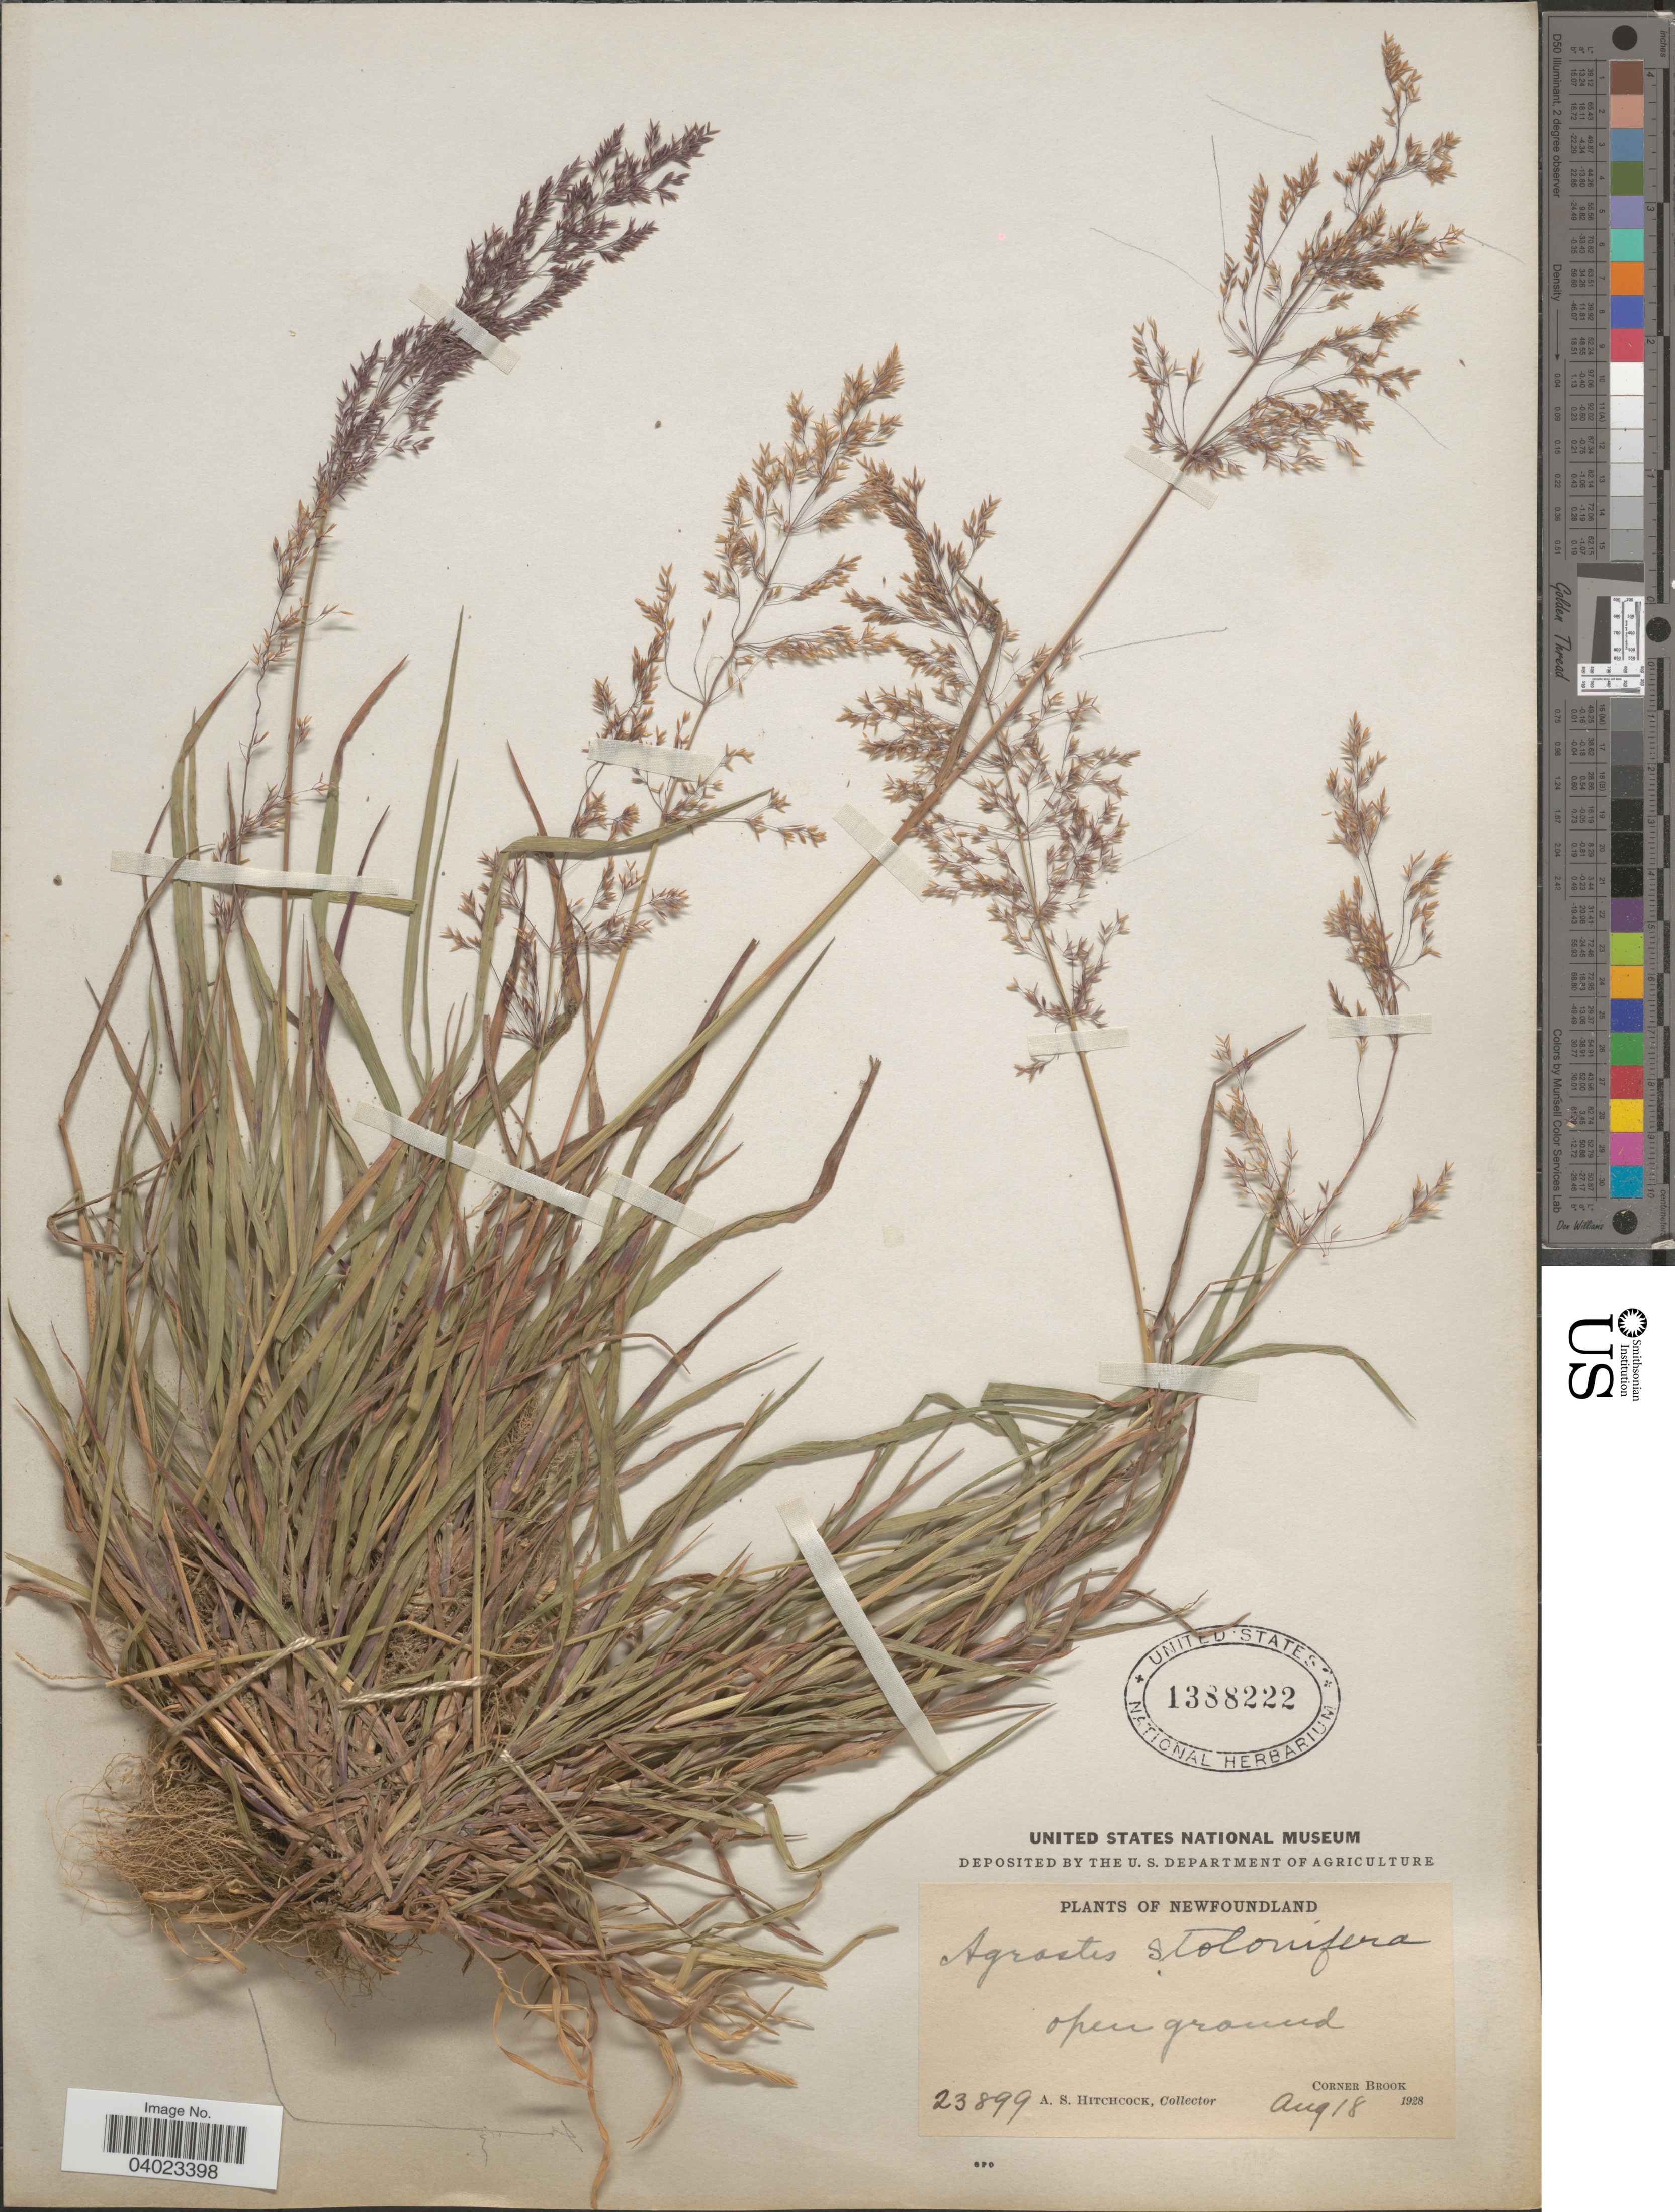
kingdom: Plantae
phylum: Tracheophyta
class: Liliopsida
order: Poales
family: Poaceae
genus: Agrostis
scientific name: Agrostis stolonifera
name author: L.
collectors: A. S. Hitchcock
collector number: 23899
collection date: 1928-08-18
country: Canada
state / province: Newfoundland and Labrador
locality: Corner Brook.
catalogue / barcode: US 1388222